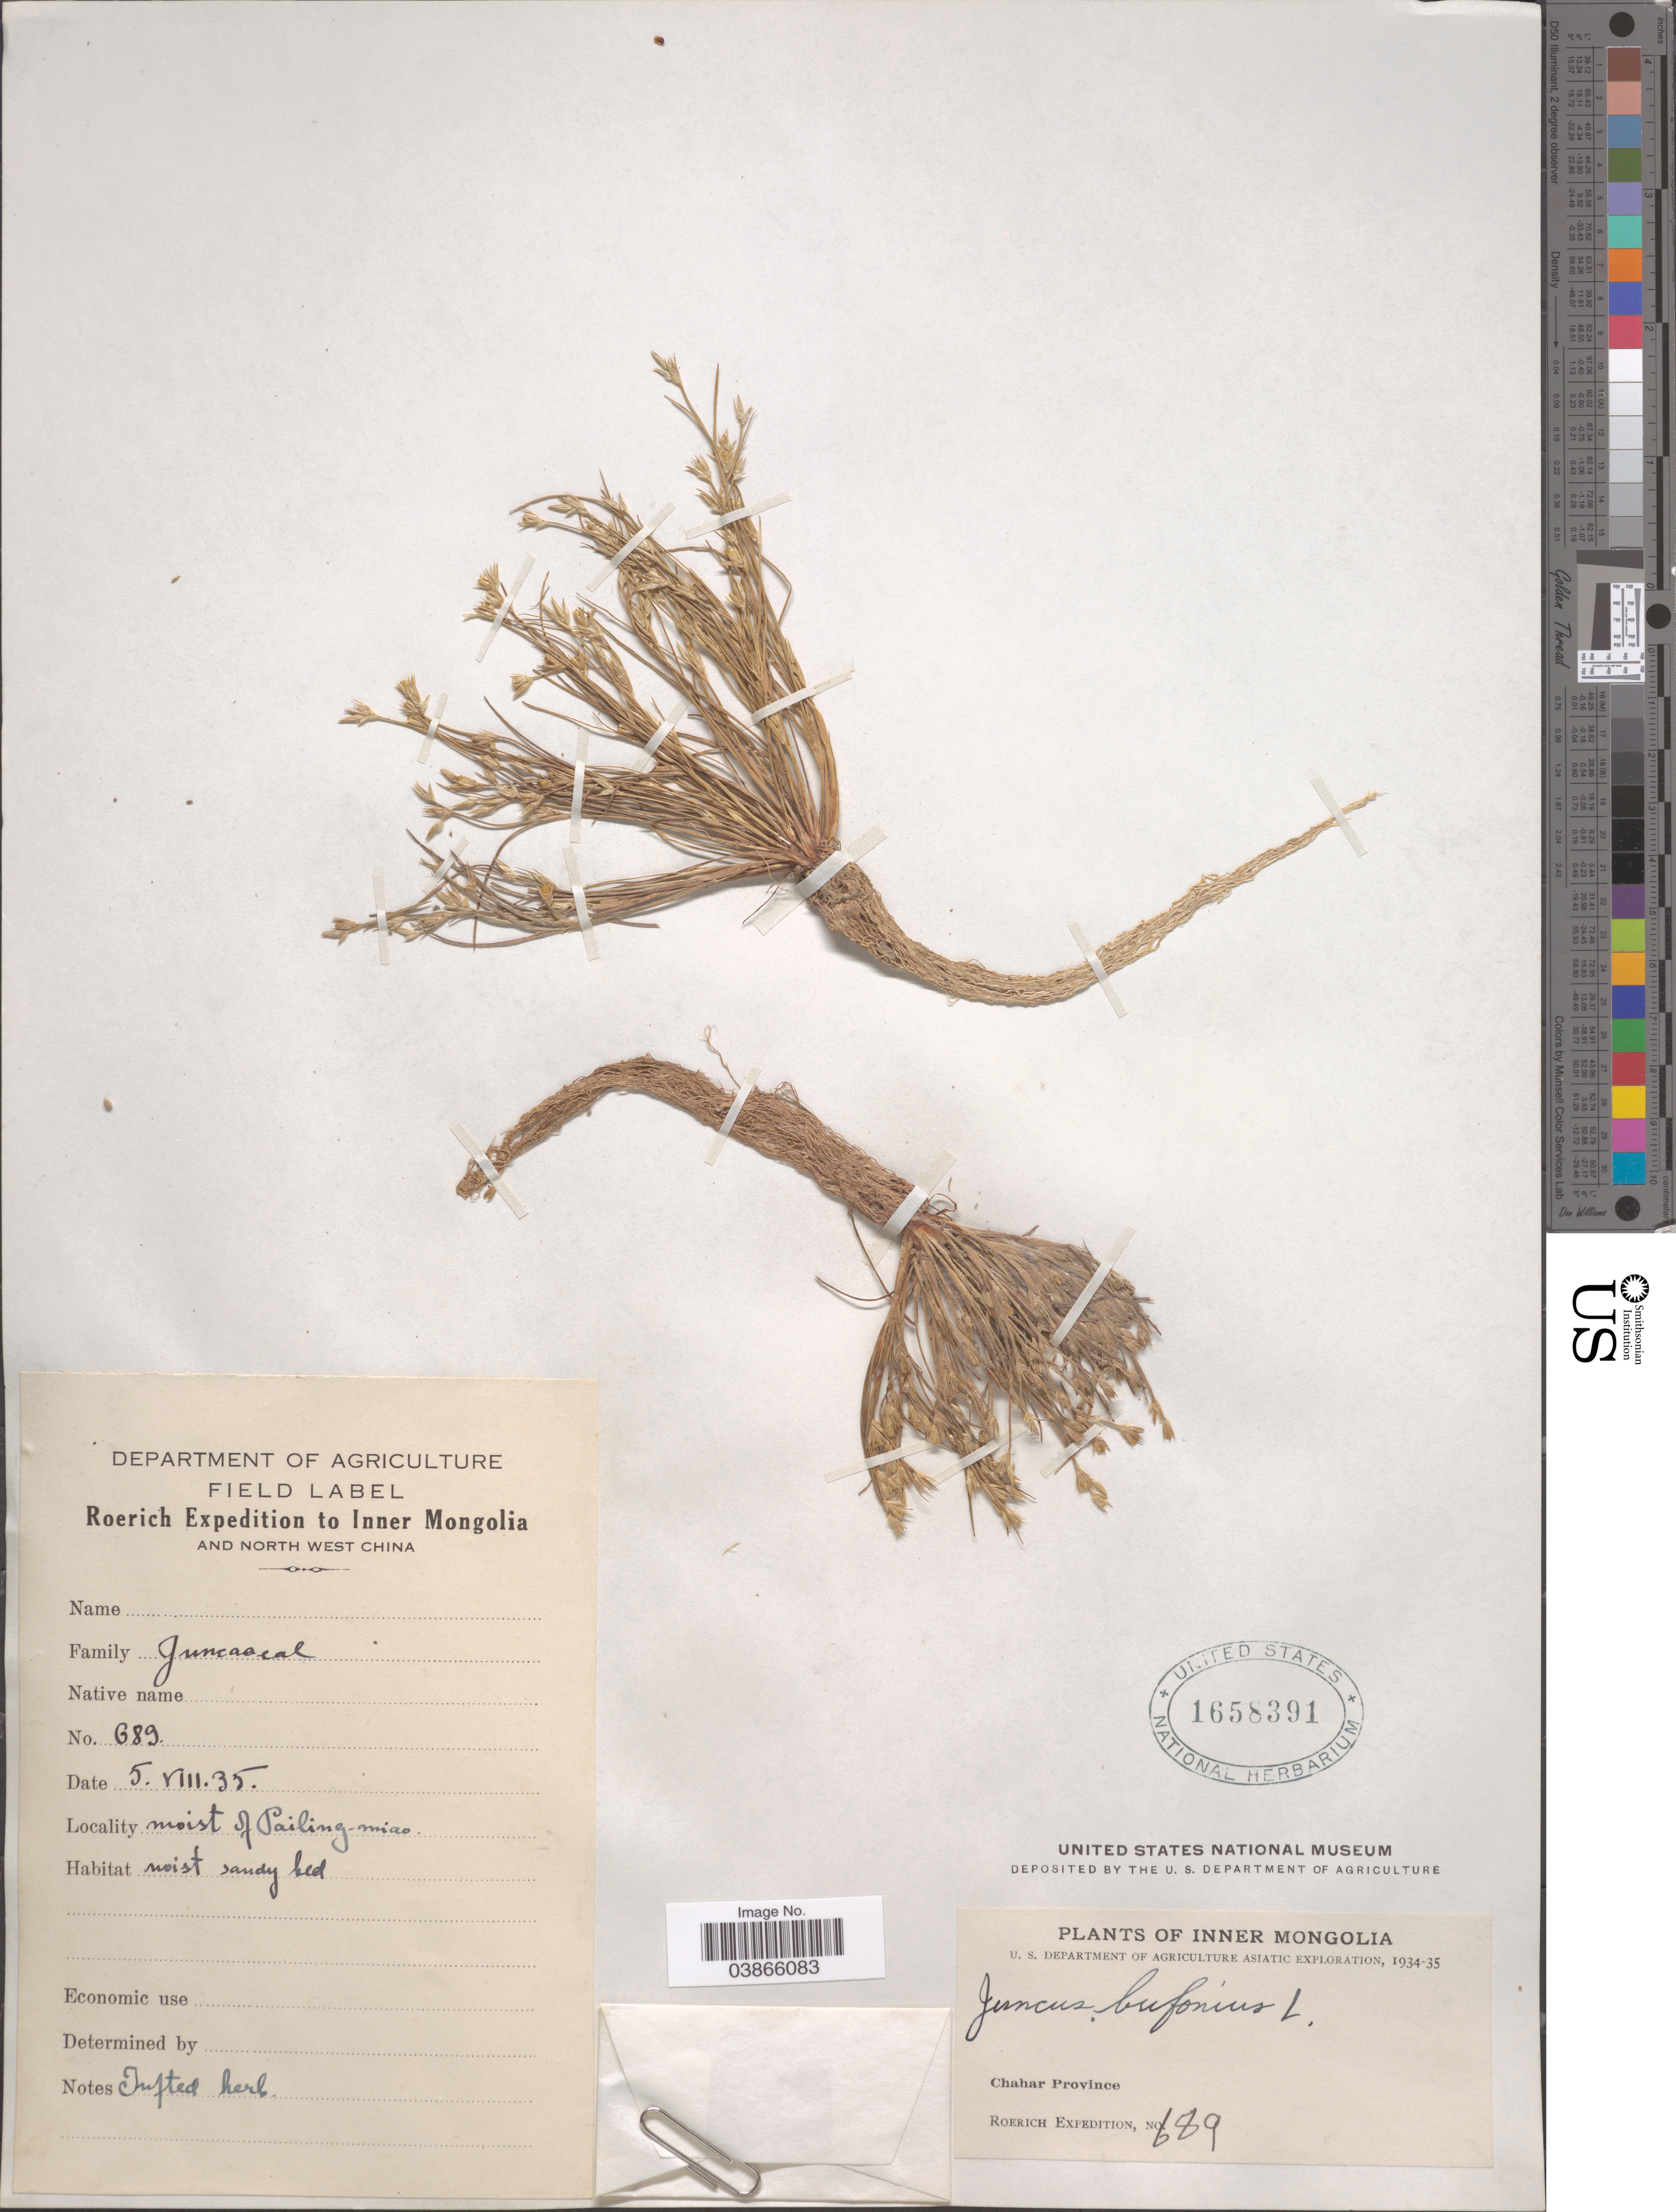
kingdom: Plantae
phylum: Tracheophyta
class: Liliopsida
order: Poales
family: Juncaceae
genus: Juncus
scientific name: Juncus bufonius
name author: L.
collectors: Roerich Expedition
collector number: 689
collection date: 1935-08-05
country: China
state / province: Nei Monggol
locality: Inner Mongolia and North West China. Moist of Pailing-miao. Inner Mongolia. Chahar Province.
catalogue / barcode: US 1658391